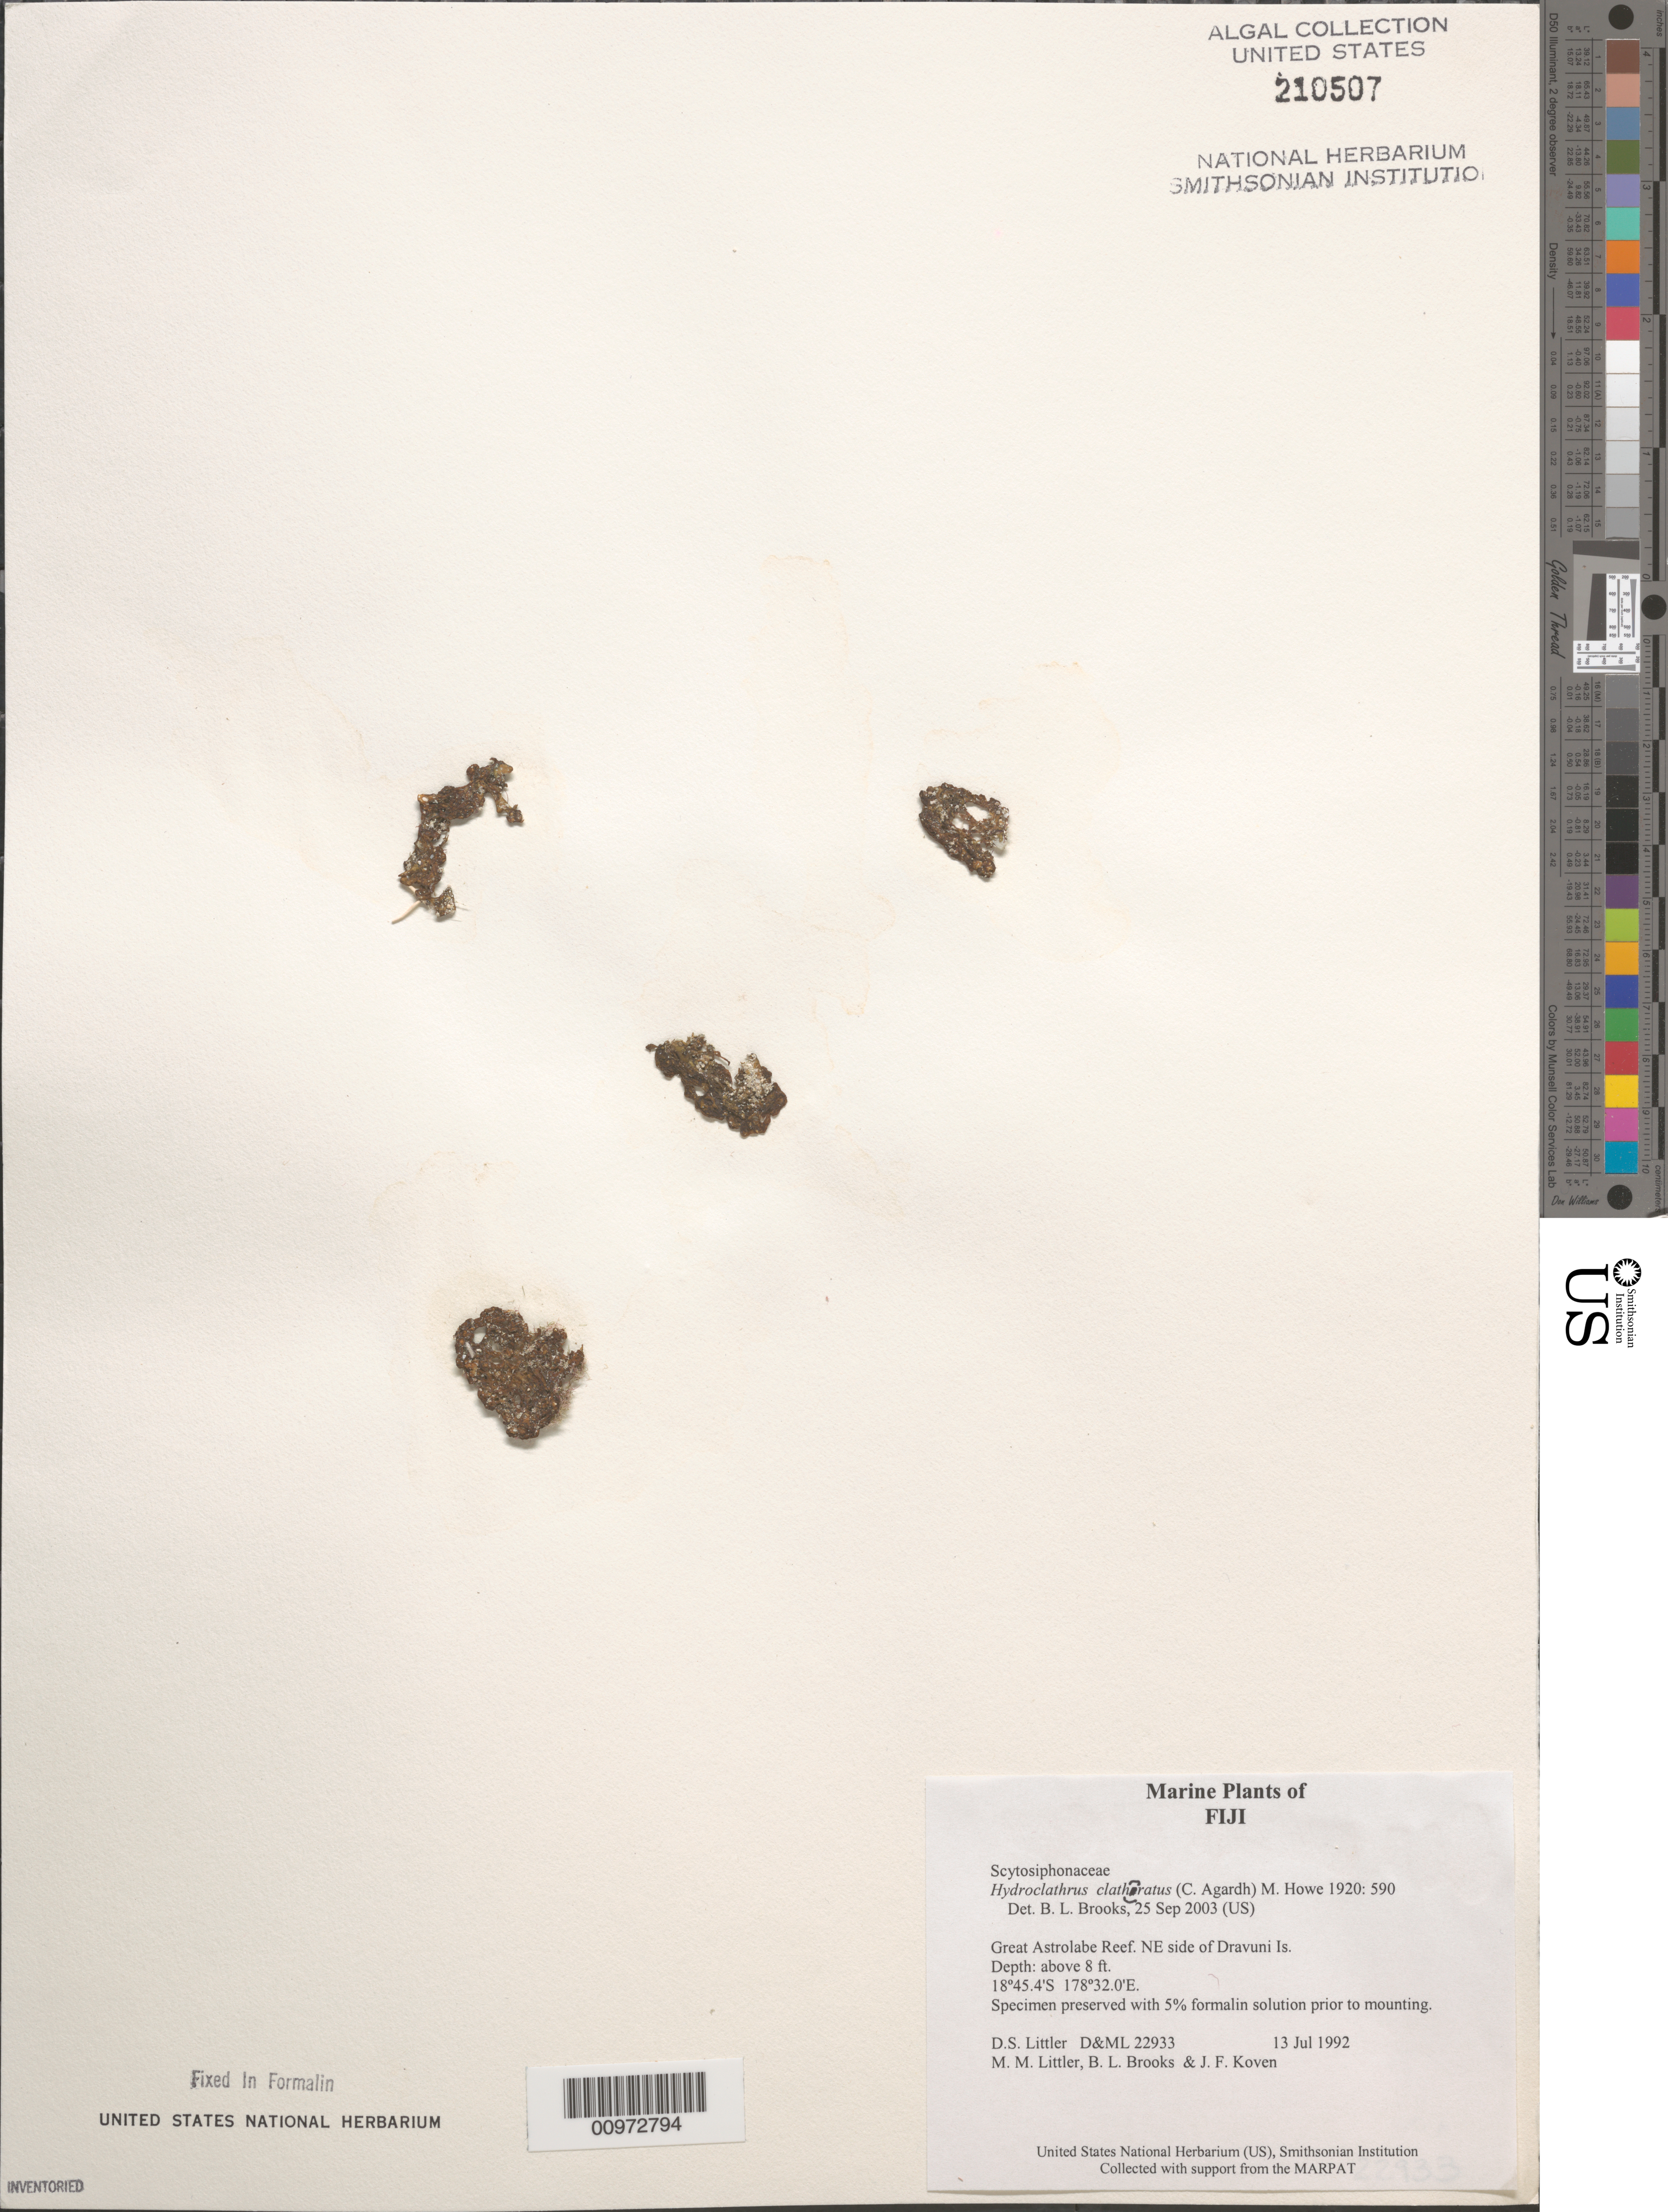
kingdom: Chromista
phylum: Ochrophyta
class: Phaeophyceae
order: Scytosiphonales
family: Scytosiphonaceae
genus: Hydroclathrus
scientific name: Hydroclathrus clathratus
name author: (C. Agardh) M. Howe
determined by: Brooks, B. L., (BOT), Smithsonian Institution - National Museum of Natural History (UNITED STATES)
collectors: D. S. Littler, M. M. Littler, B. Brooks & J. Koven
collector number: D&ML 22933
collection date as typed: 13 Jul 1992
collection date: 1992-07-13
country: Fiji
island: Dravuni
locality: Great Astrolabe Reef, northeast side of island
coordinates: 18 45.4'S, 178 32.0'E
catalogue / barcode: US 210507